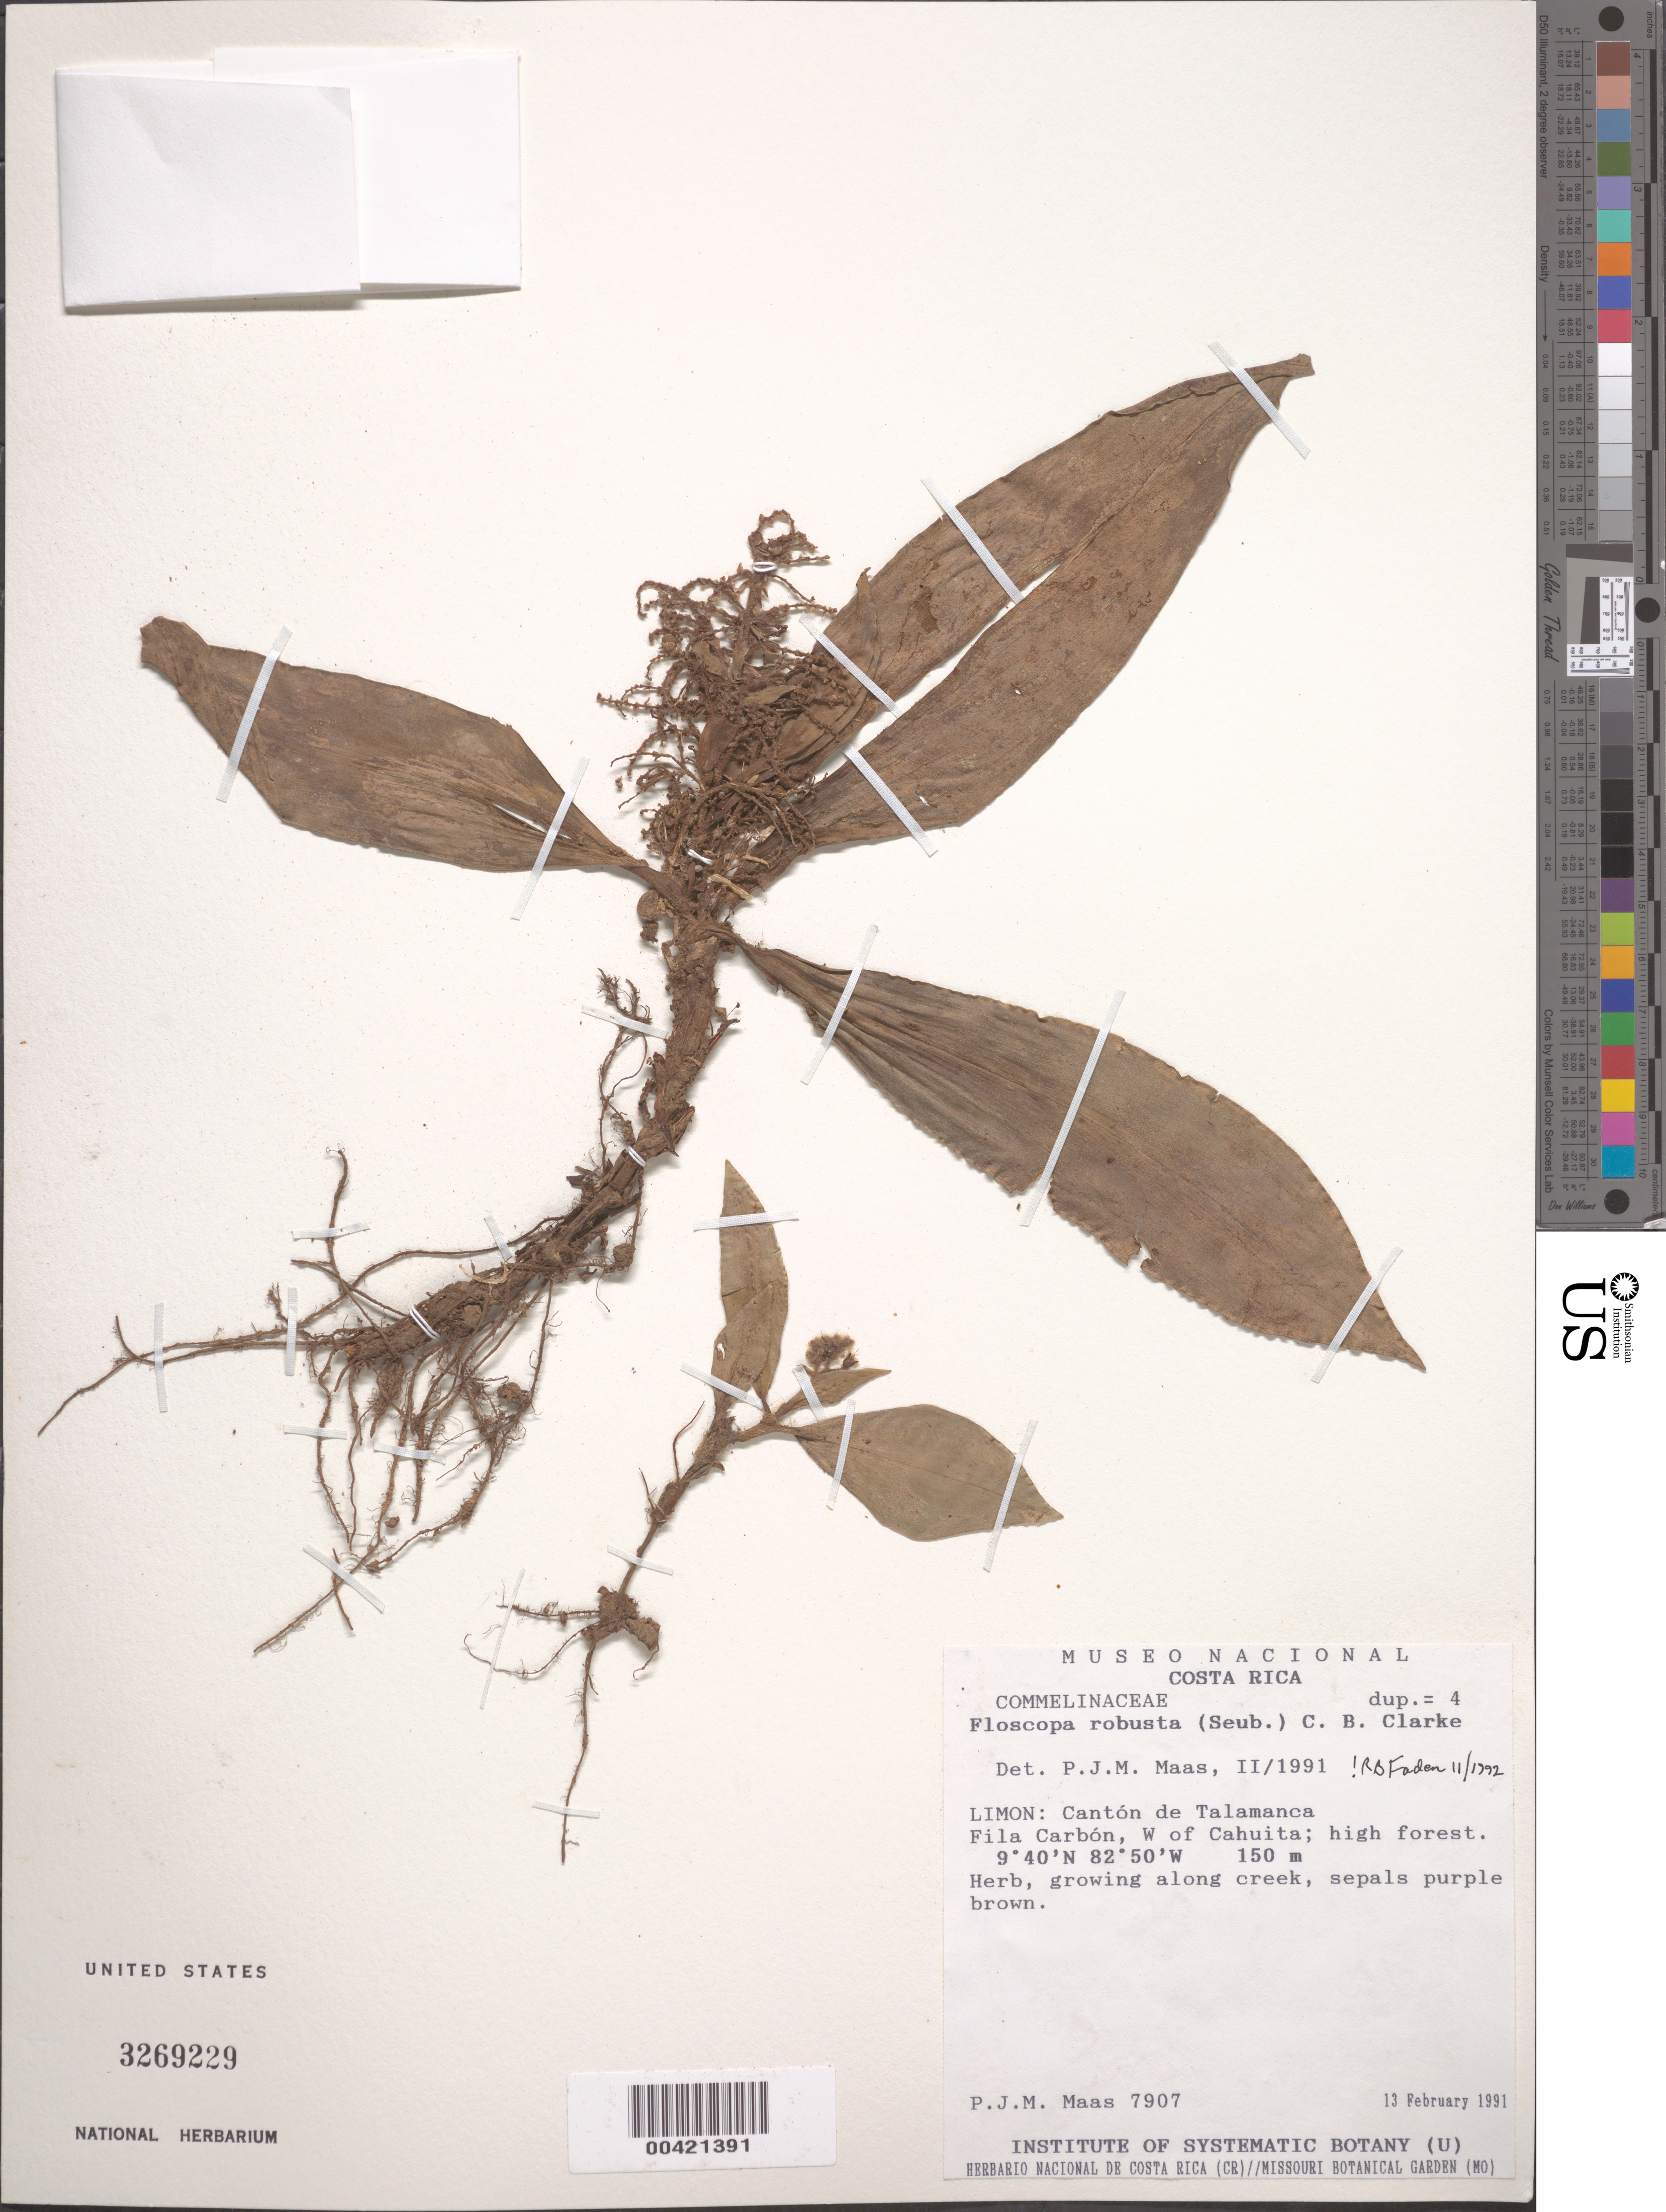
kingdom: Plantae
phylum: Tracheophyta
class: Liliopsida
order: Commelinales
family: Commelinaceae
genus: Floscopa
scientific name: Floscopa robusta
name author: (Seub.) C.B. Clarke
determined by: Faden, Robert B., (US), Smithsonian Institution - National Museum of Natural History (UNITED STATES)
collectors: P. Maas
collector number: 7907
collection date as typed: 13 Feb 1991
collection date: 1991-02-13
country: Costa Rica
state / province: Limón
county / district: Talamanca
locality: Canton de talamanca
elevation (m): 150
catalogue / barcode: US 3269229